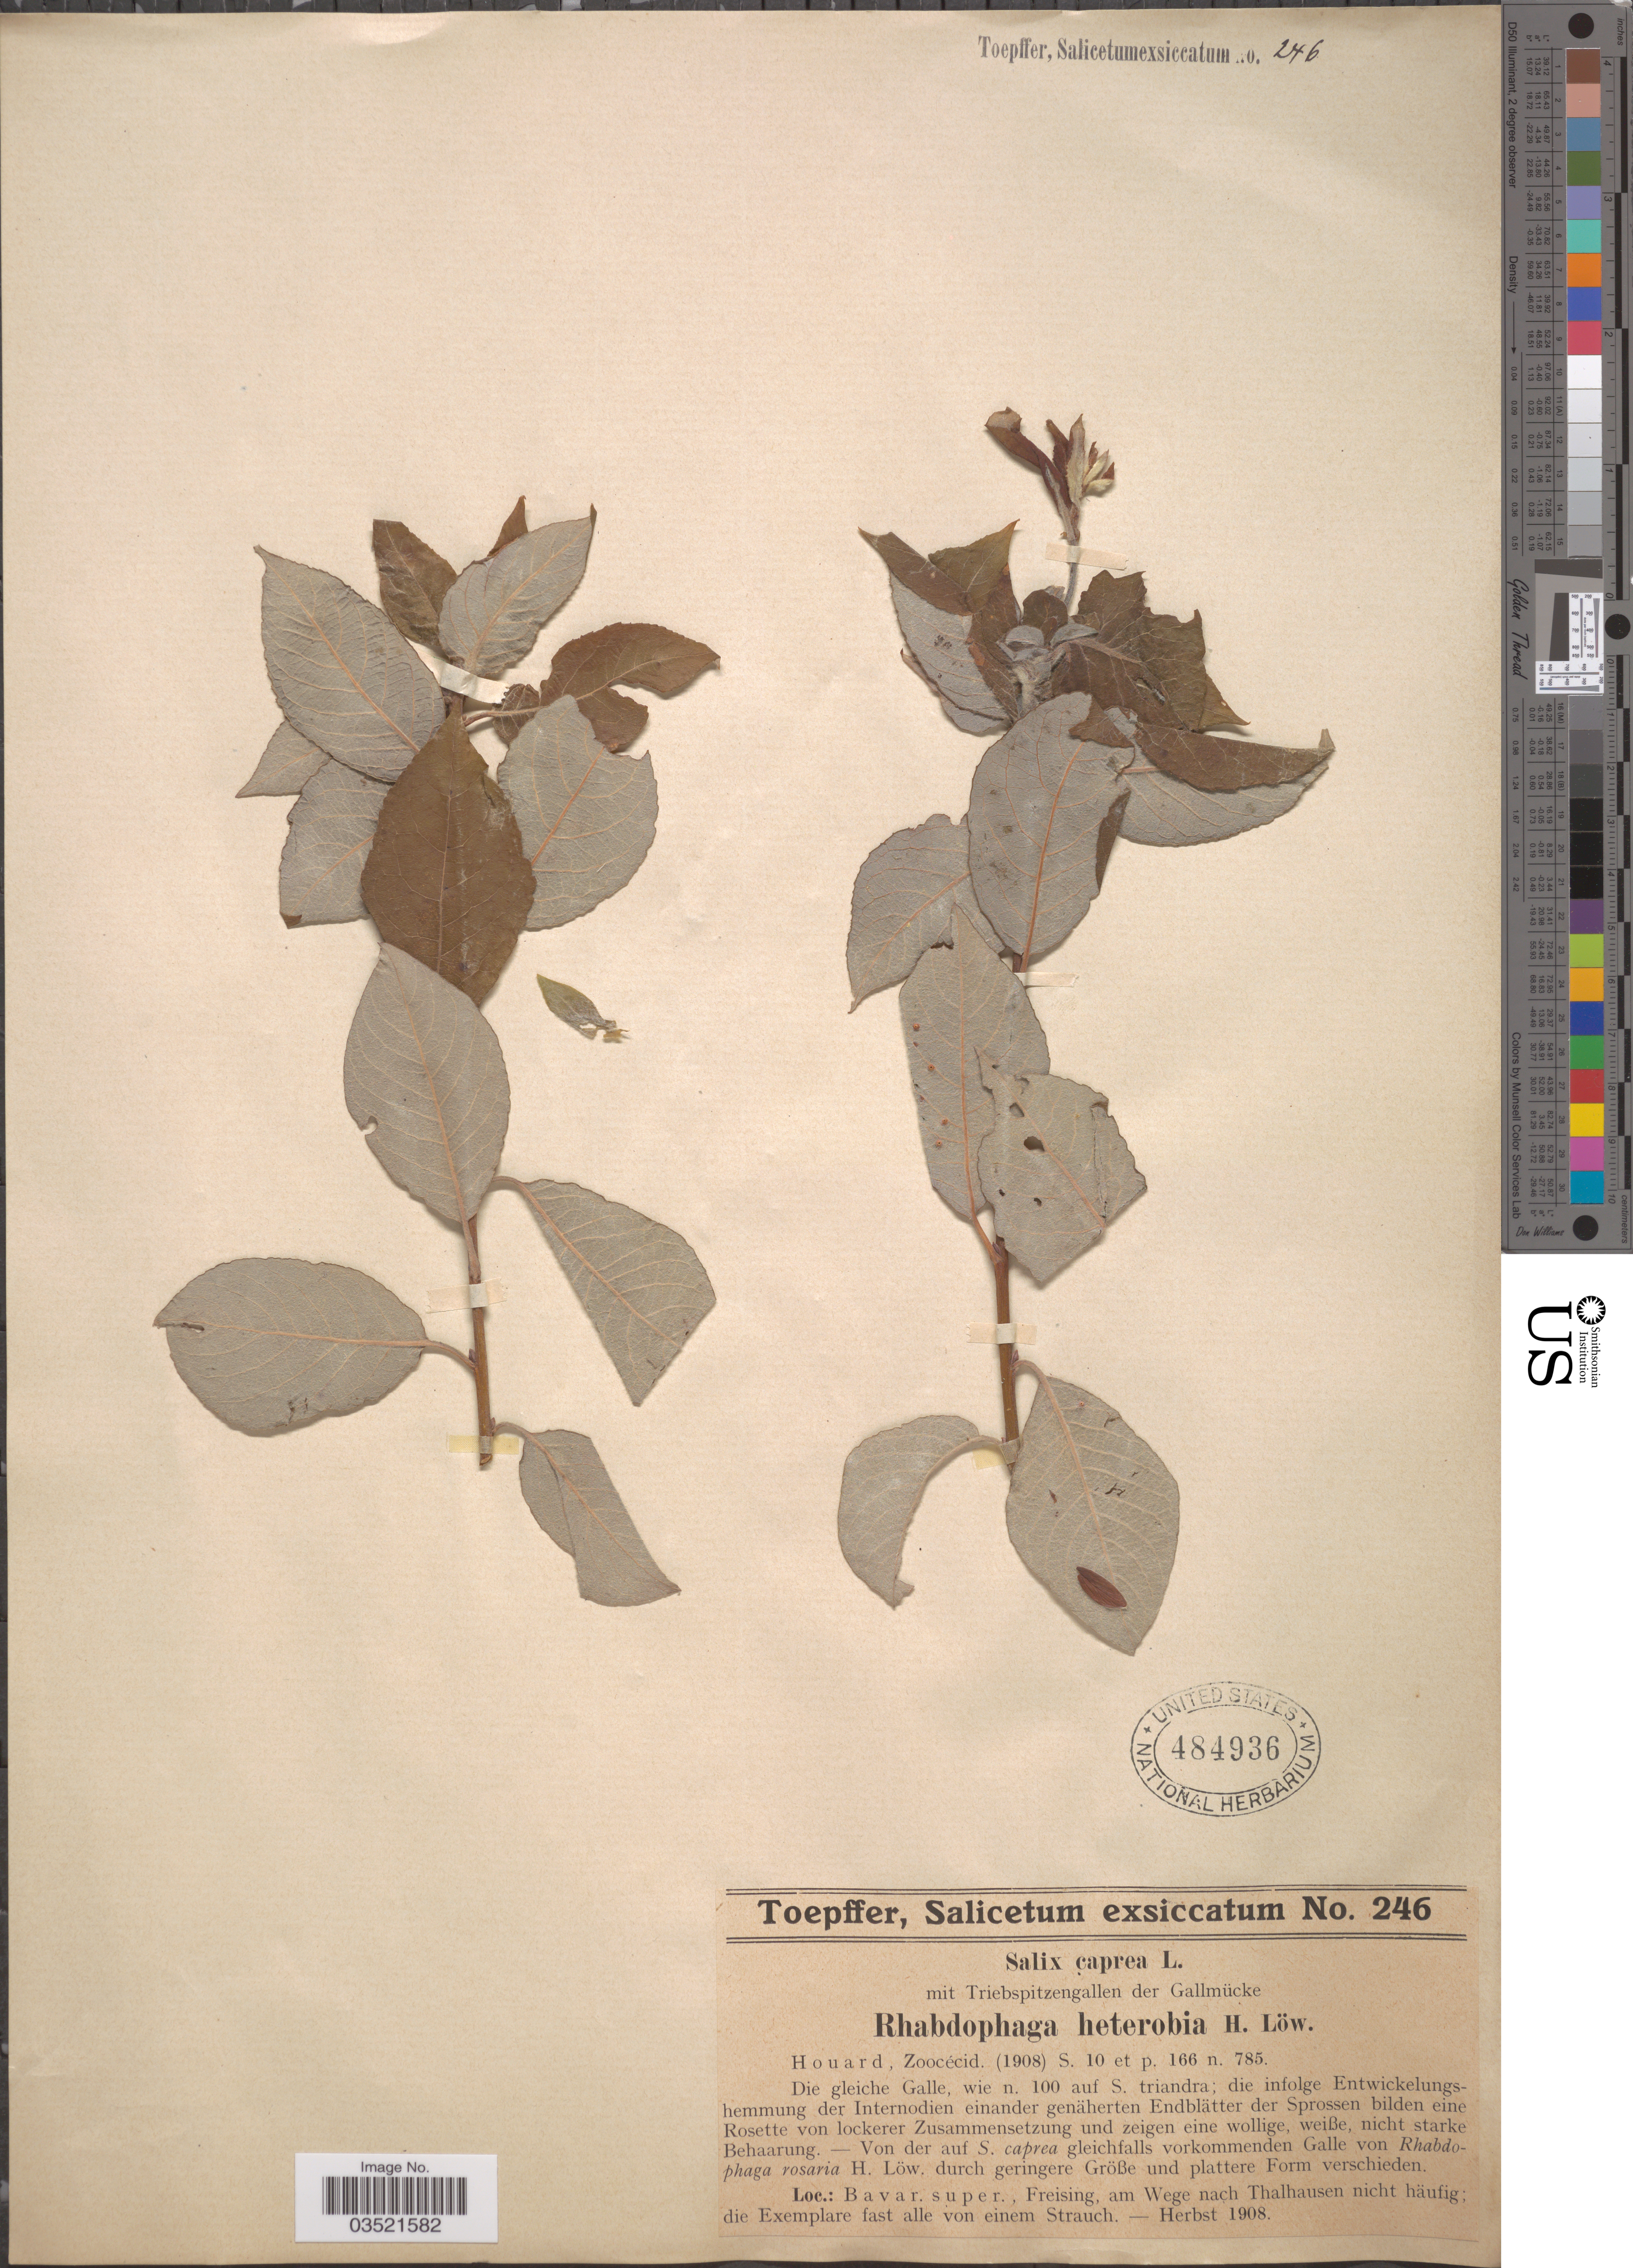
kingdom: Plantae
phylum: Tracheophyta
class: Magnoliopsida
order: Malpighiales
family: Salicaceae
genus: Salix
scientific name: Salix caprea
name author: L.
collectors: A. Toepffer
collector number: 246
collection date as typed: Herbst 1908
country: Germany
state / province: Bayern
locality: Bavar. super., Freising, am Wege nach Thalhausen nicht häufig; die Exemplare fast alle von einem Strauch.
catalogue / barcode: US 484936